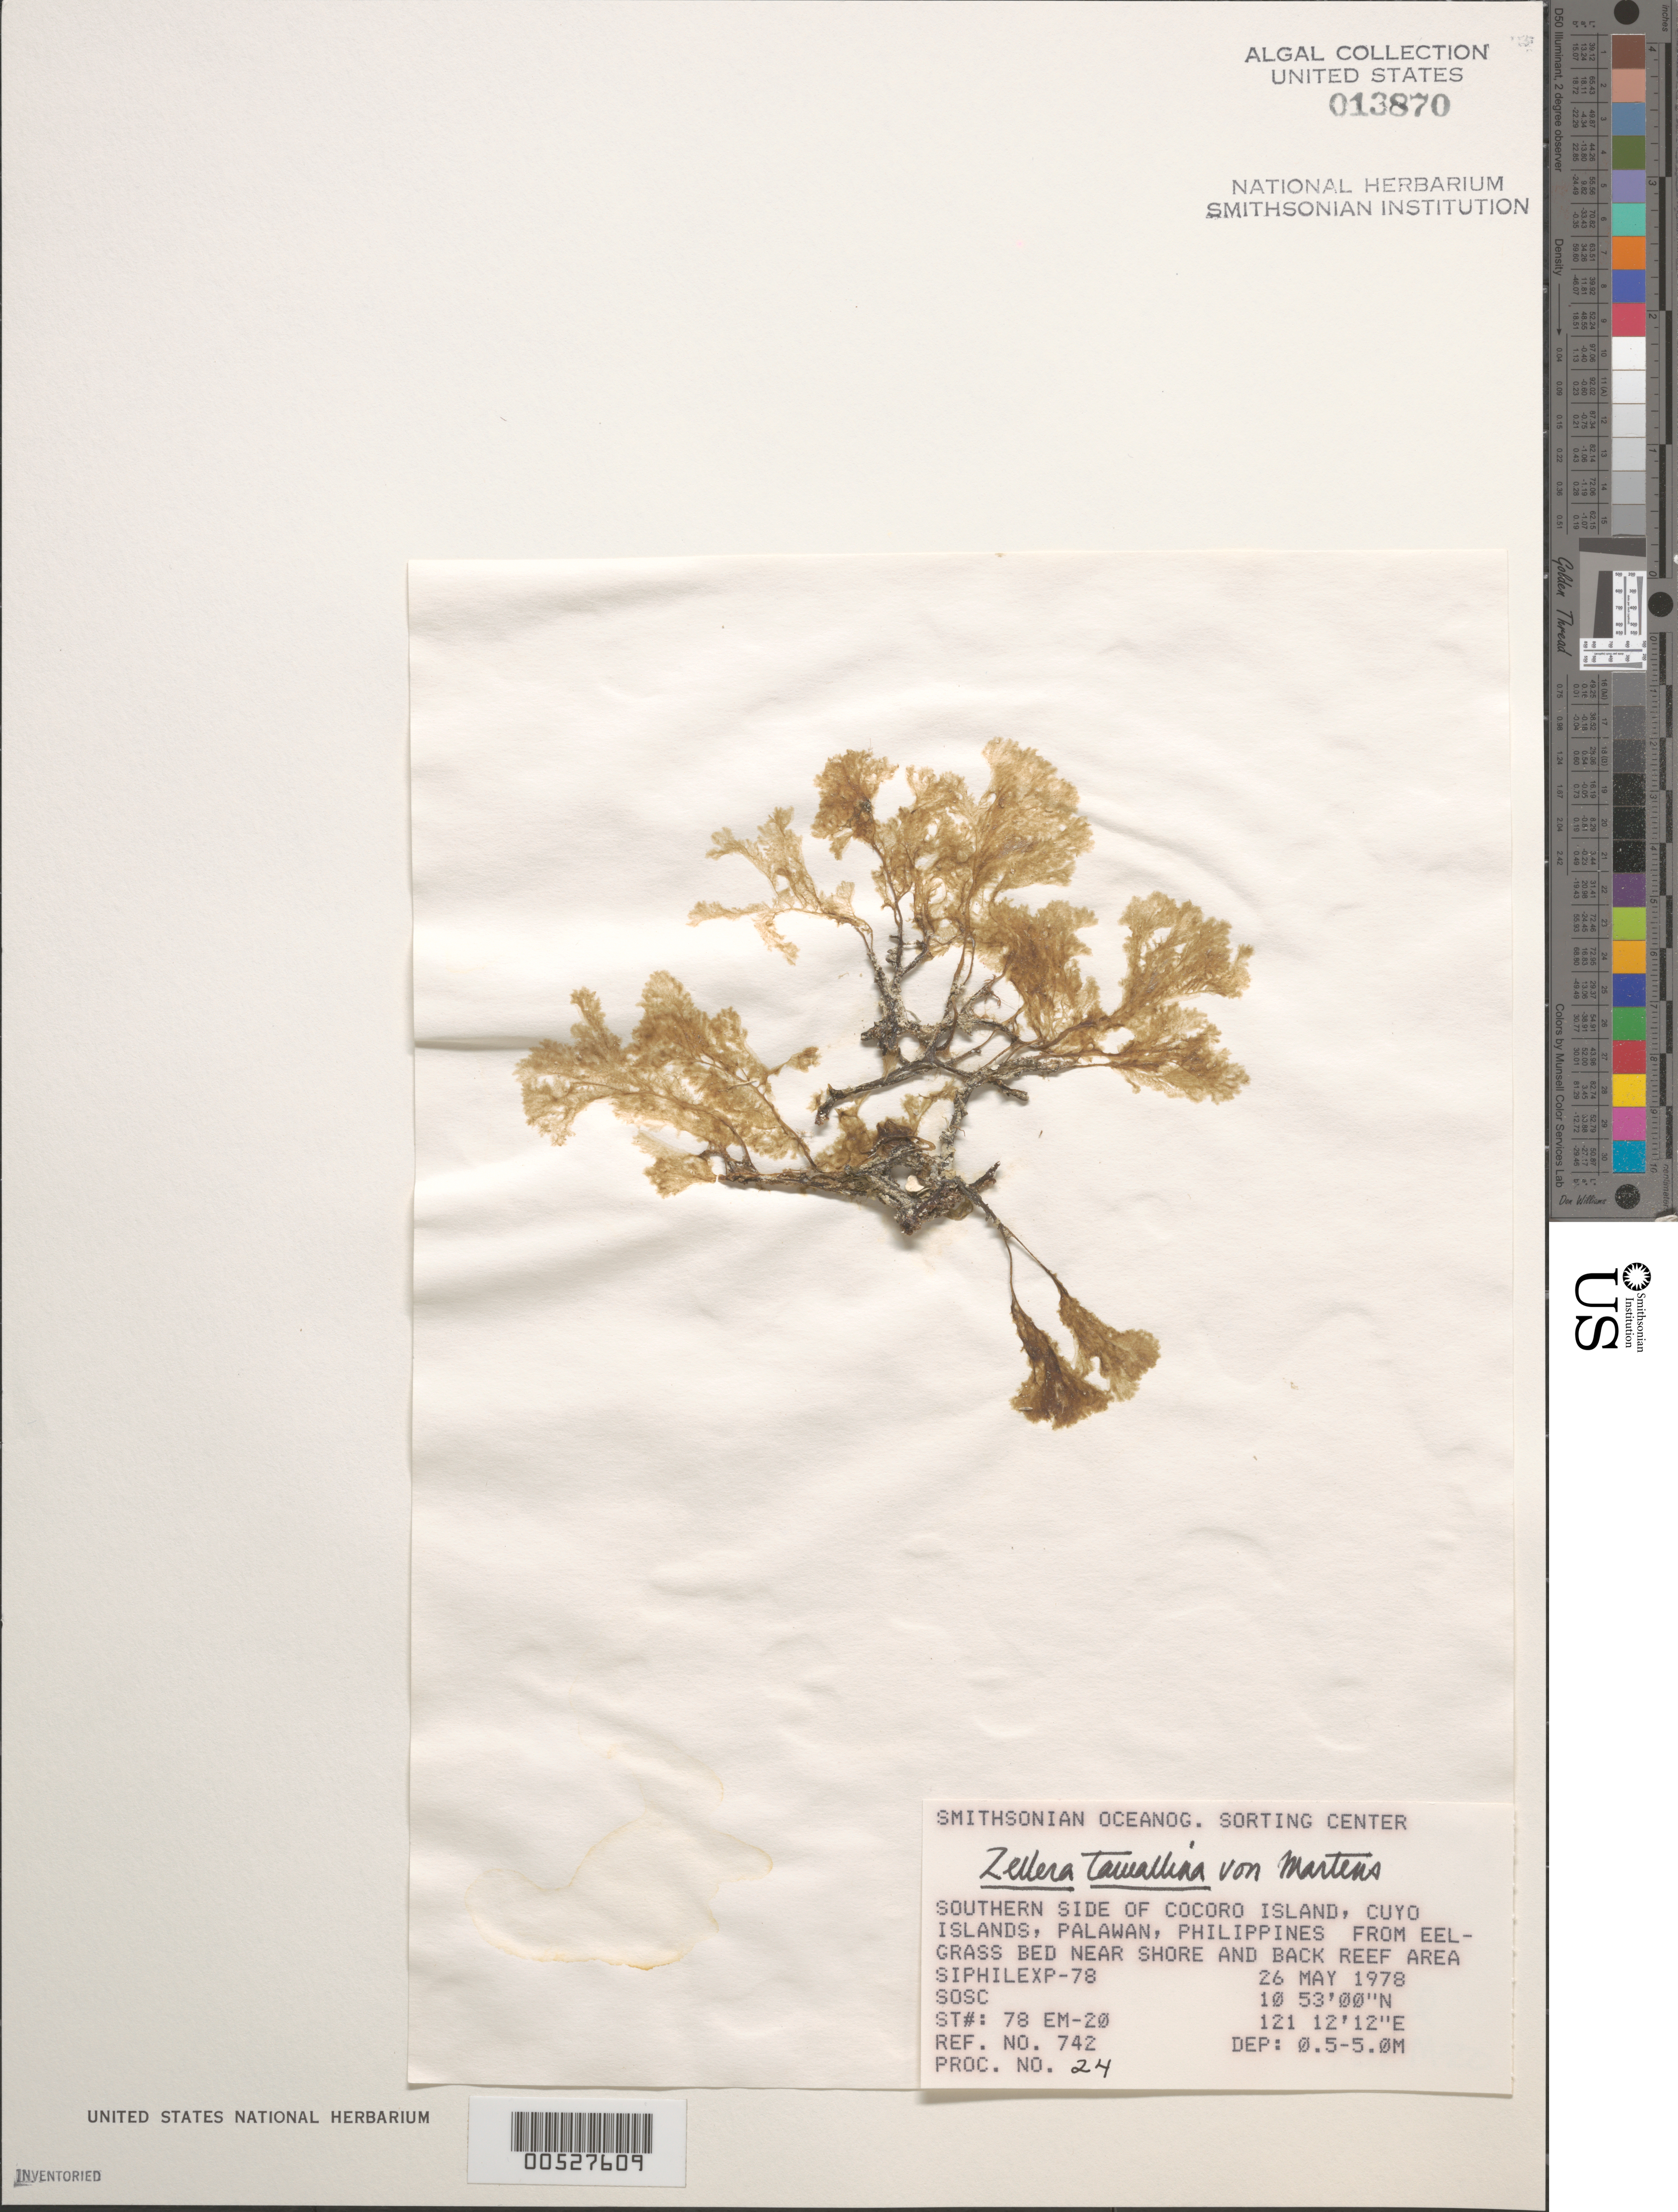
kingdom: Plantae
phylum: Rhodophyta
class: Florideophyceae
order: Ceramiales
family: Delesseriaceae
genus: Zellera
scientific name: Zellera tawallina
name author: G. Martens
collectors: SOSC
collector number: Station 78 Em-20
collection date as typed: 26 May 1978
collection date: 1978-05-26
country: Philippines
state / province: Mimaropa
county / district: Palawan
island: Cocoro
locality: Southern side of island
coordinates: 10 53' 00" N, 121 12' 12" E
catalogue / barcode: US 13870